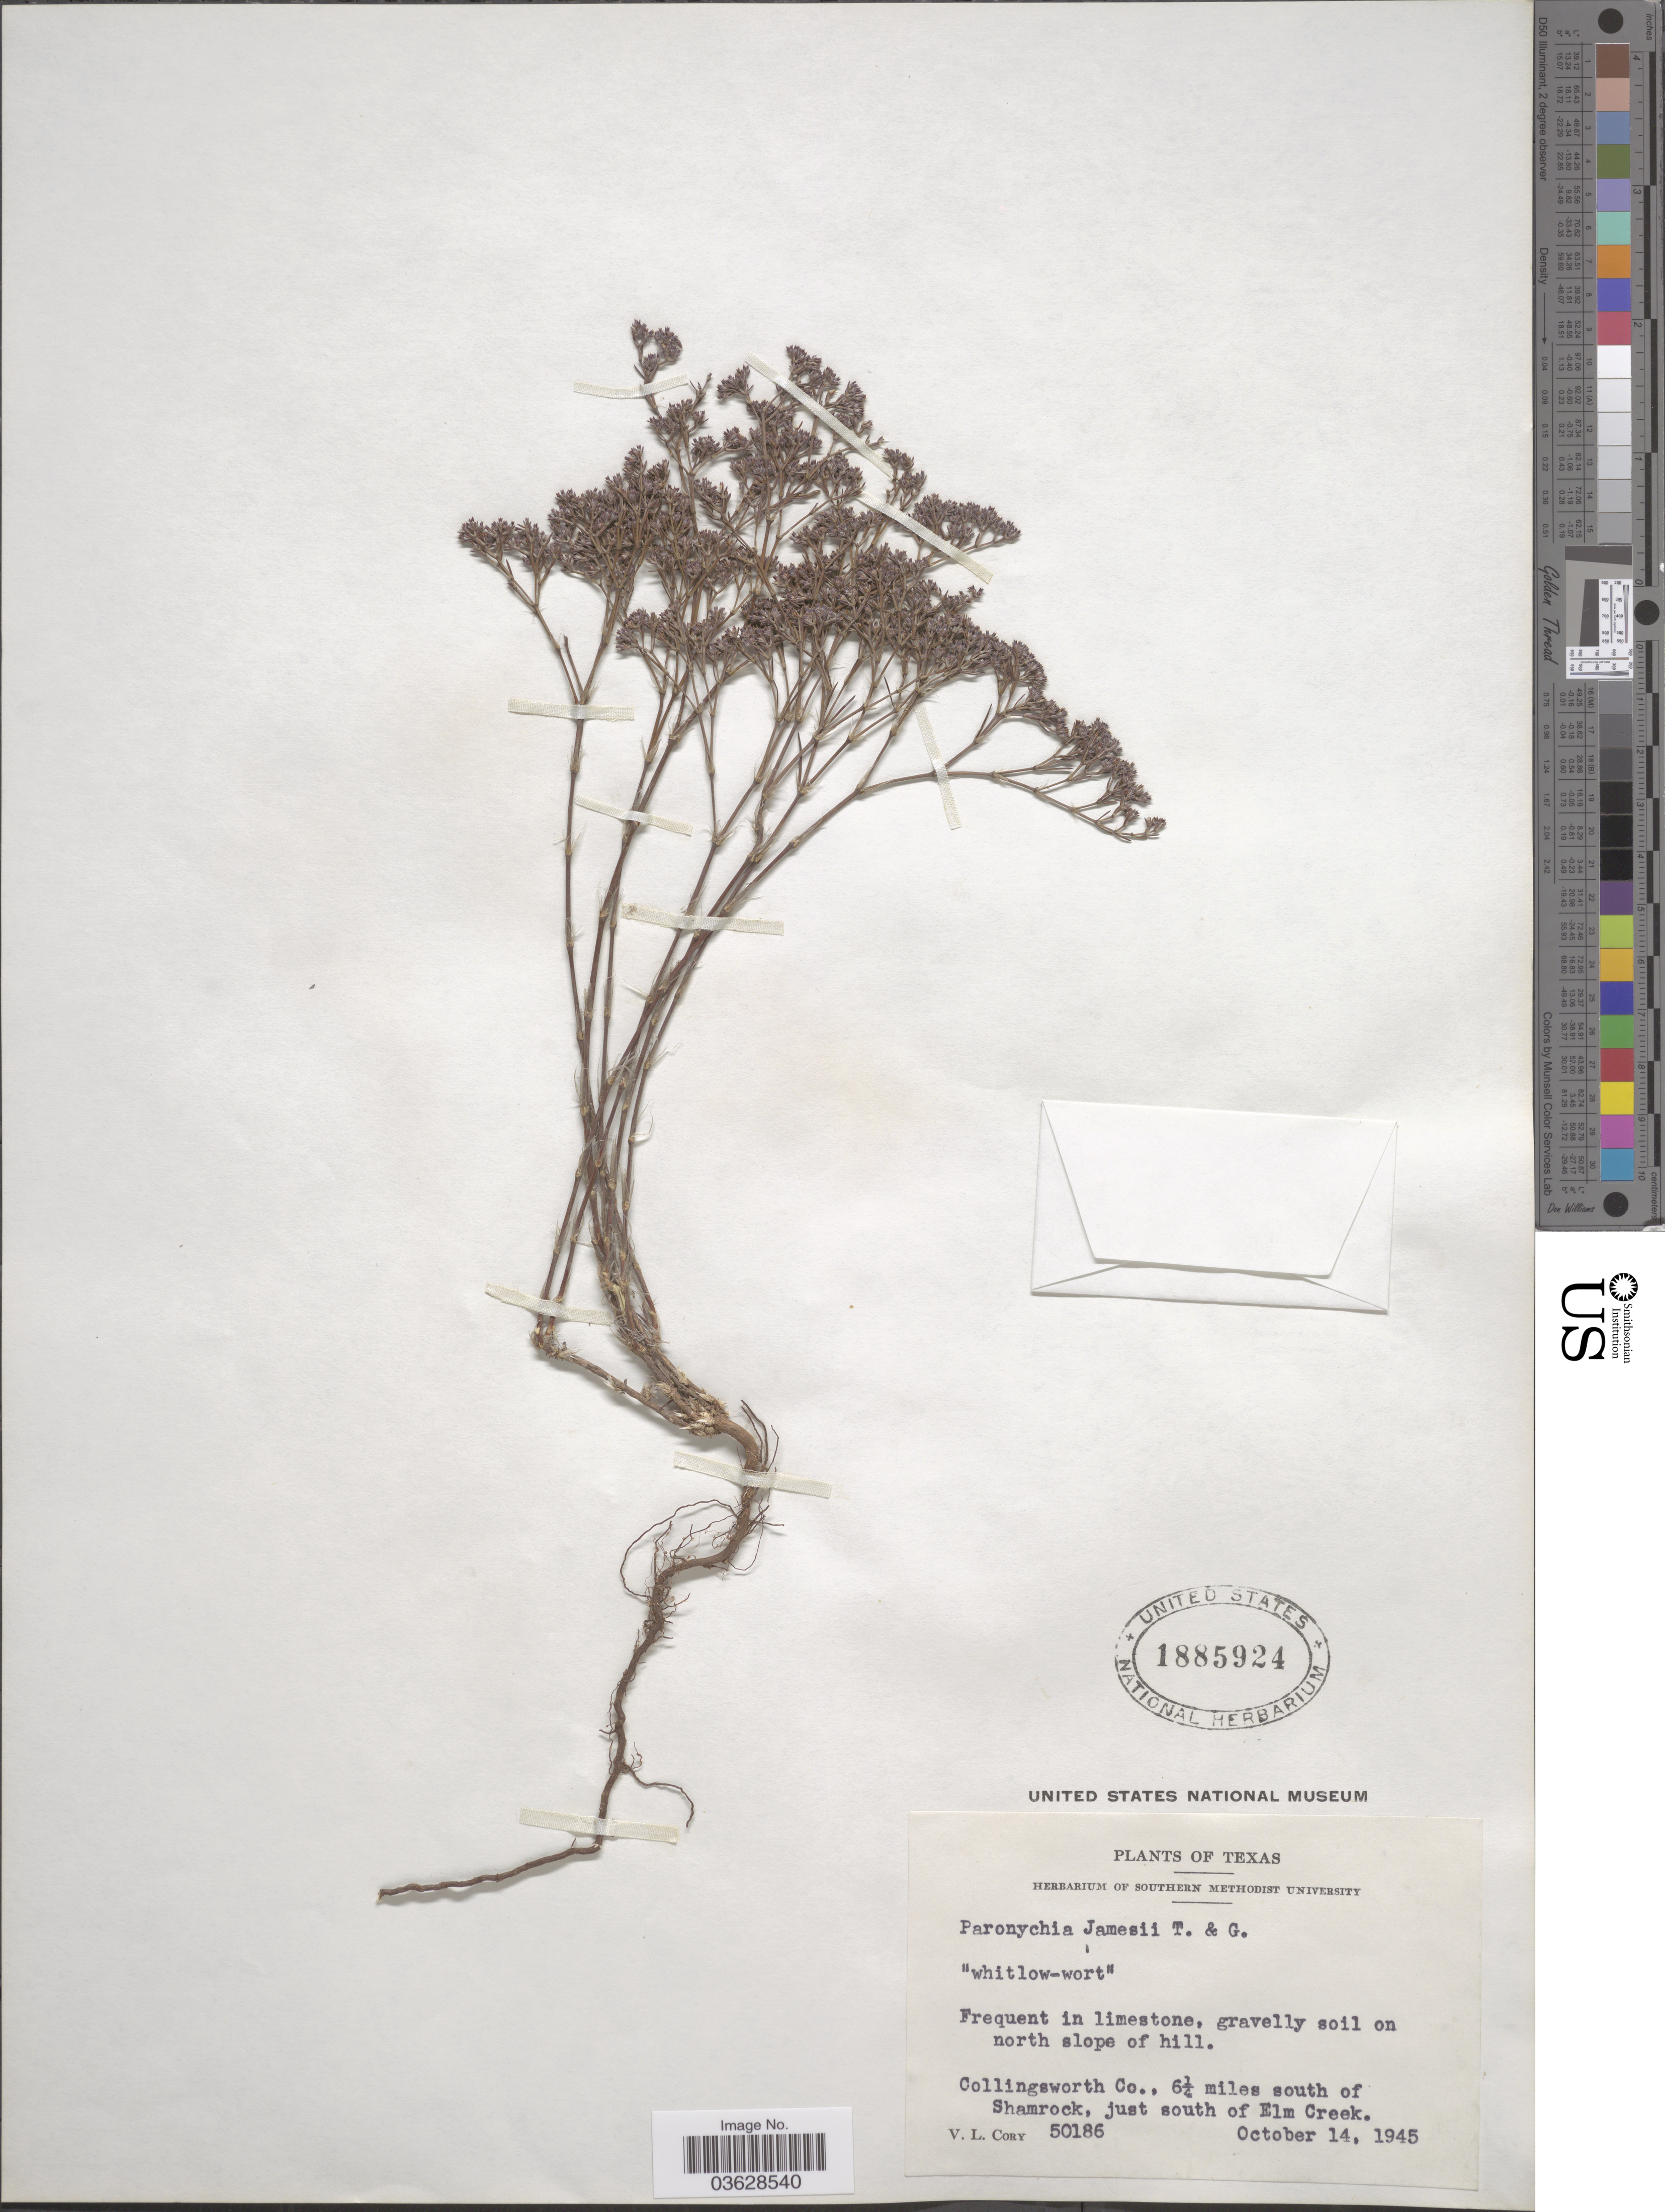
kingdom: Plantae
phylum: Tracheophyta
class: Magnoliopsida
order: Caryophyllales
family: Caryophyllaceae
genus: Paronychia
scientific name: Paronychia jamesii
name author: Torr. & A. Gray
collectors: V. Cory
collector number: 50186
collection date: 1945-10-14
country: United States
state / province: Texas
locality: On north slope of hill. Collingsworth Co., 6¼ miles south of Shamrocks, just south of Elm Creek.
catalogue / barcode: US 1885924